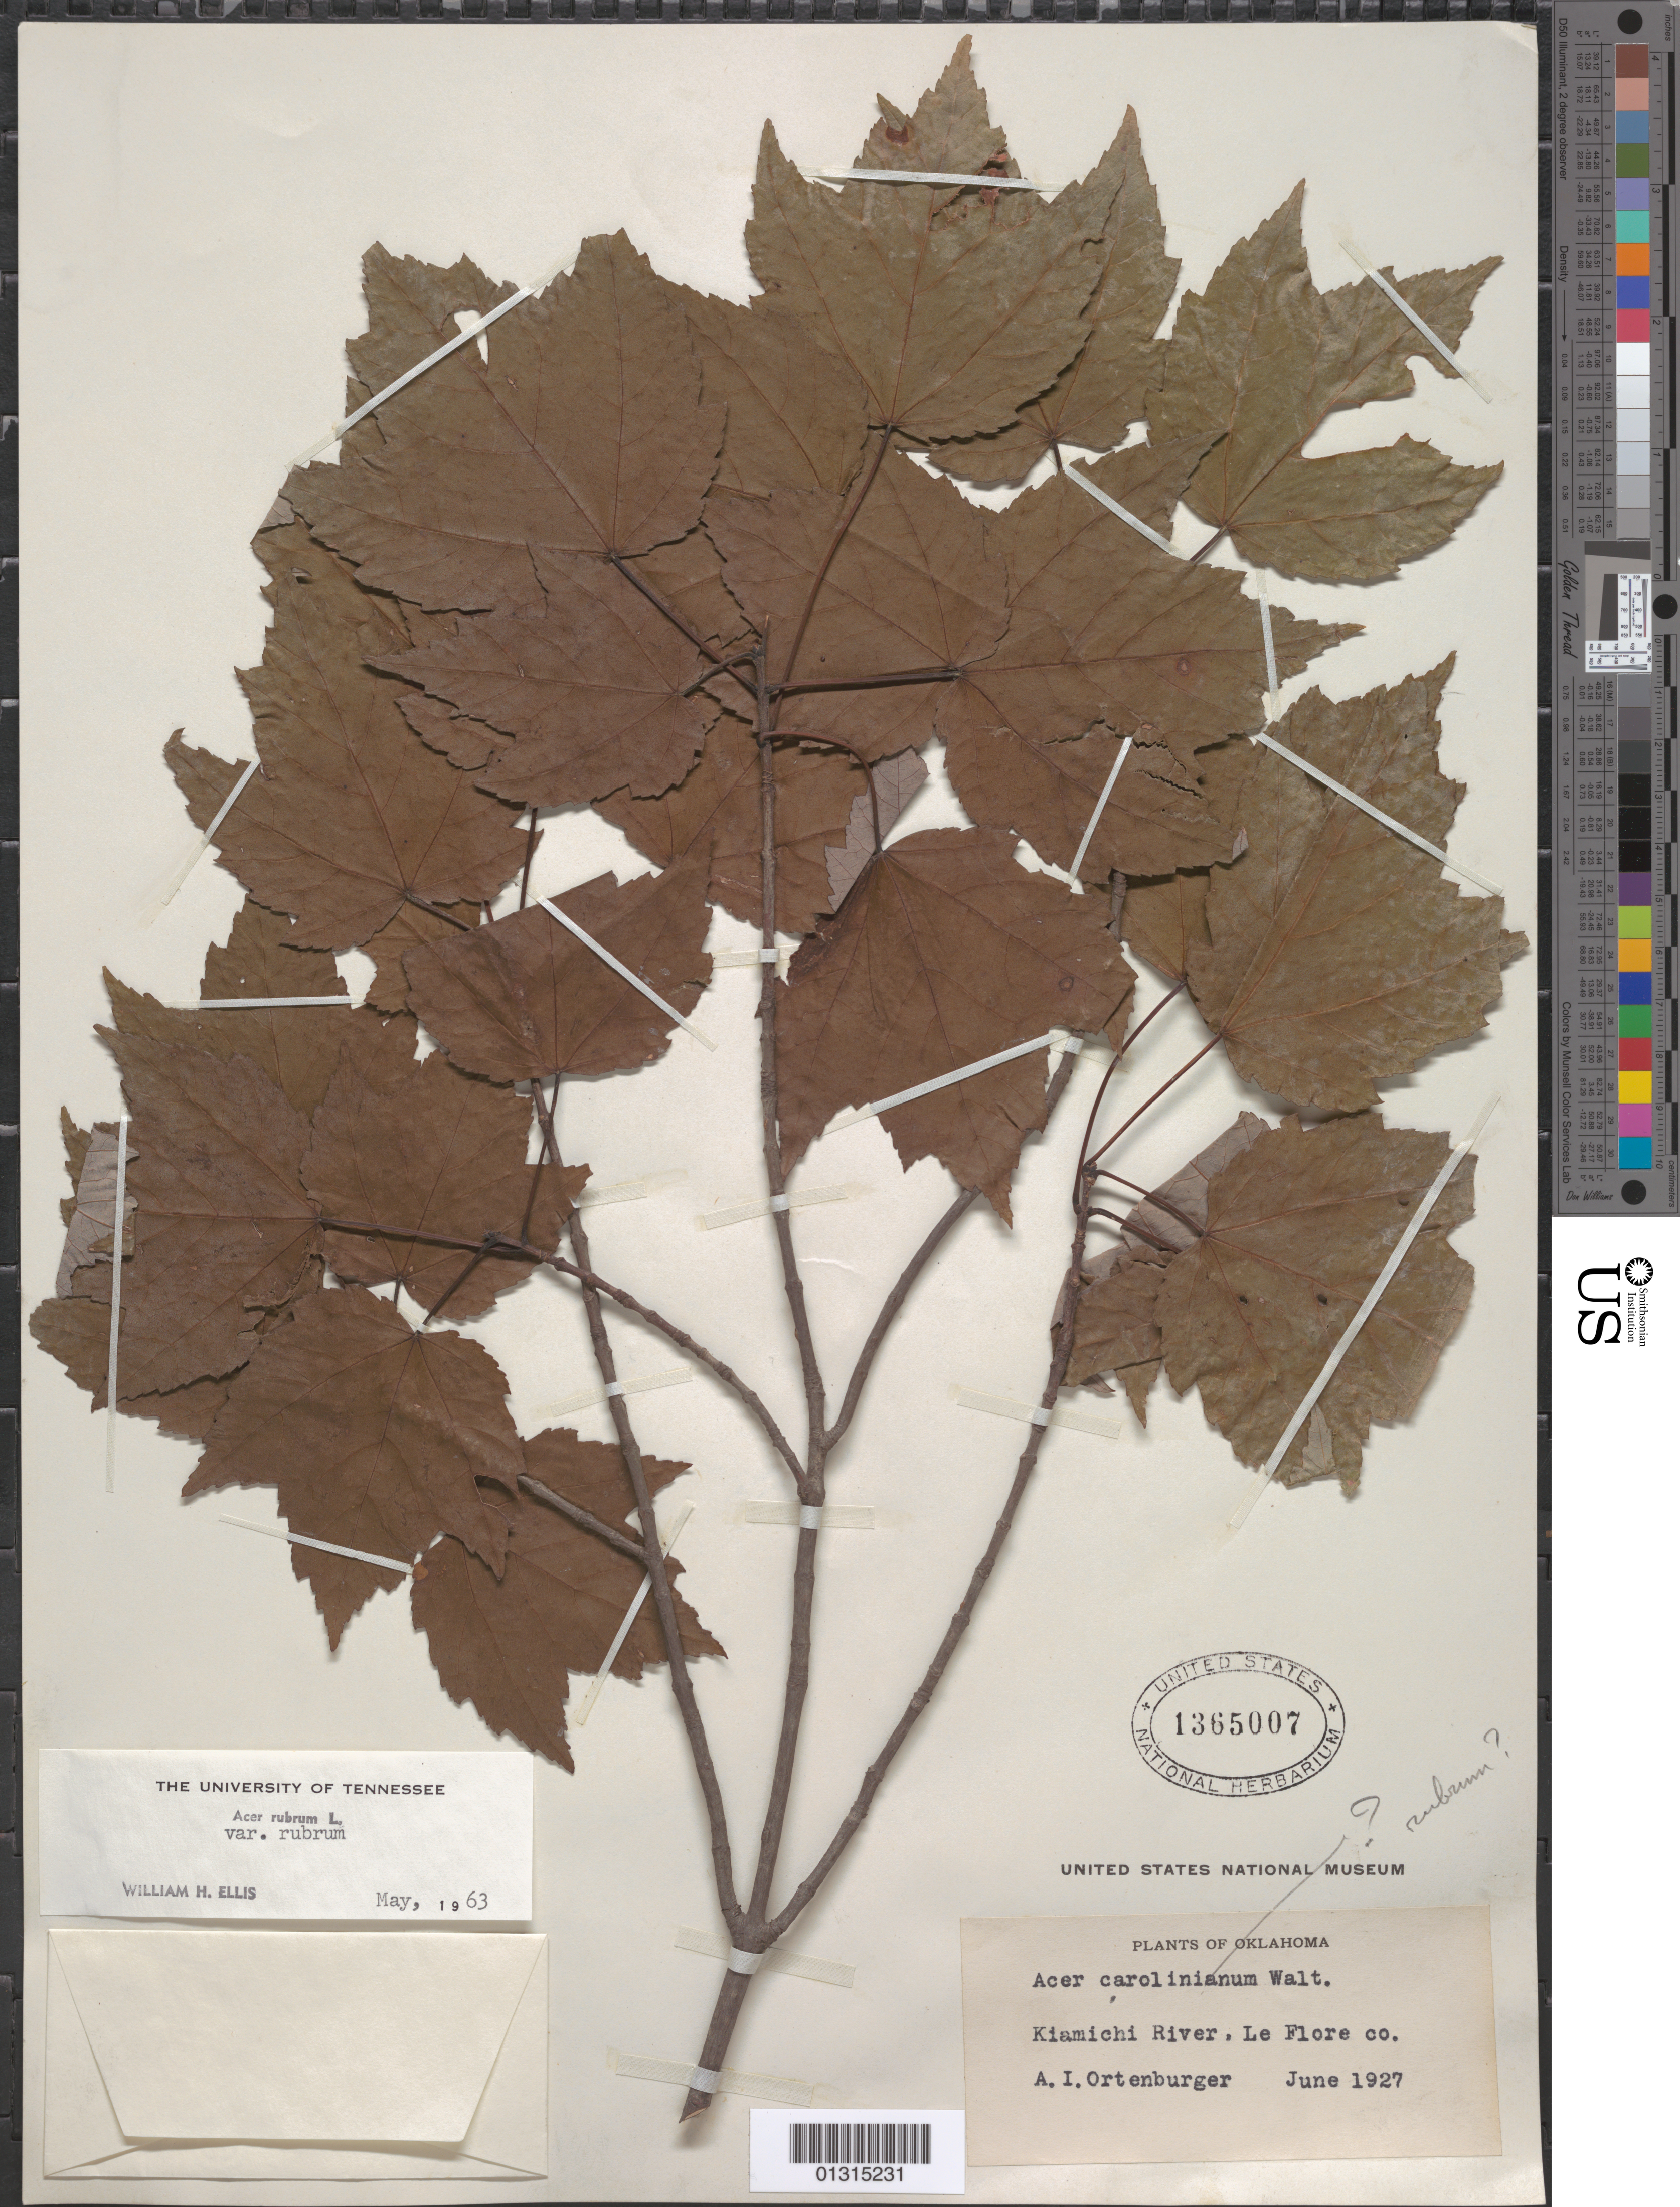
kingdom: Plantae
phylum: Tracheophyta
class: Magnoliopsida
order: Sapindales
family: Sapindaceae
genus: Acer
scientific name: Acer rubrum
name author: L.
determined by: Ellis, W. H.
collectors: A. Ortenburger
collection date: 1927-06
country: United States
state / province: Oklahoma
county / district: Le Flore County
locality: Le Flore County, Kiamchi River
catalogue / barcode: US 1365007